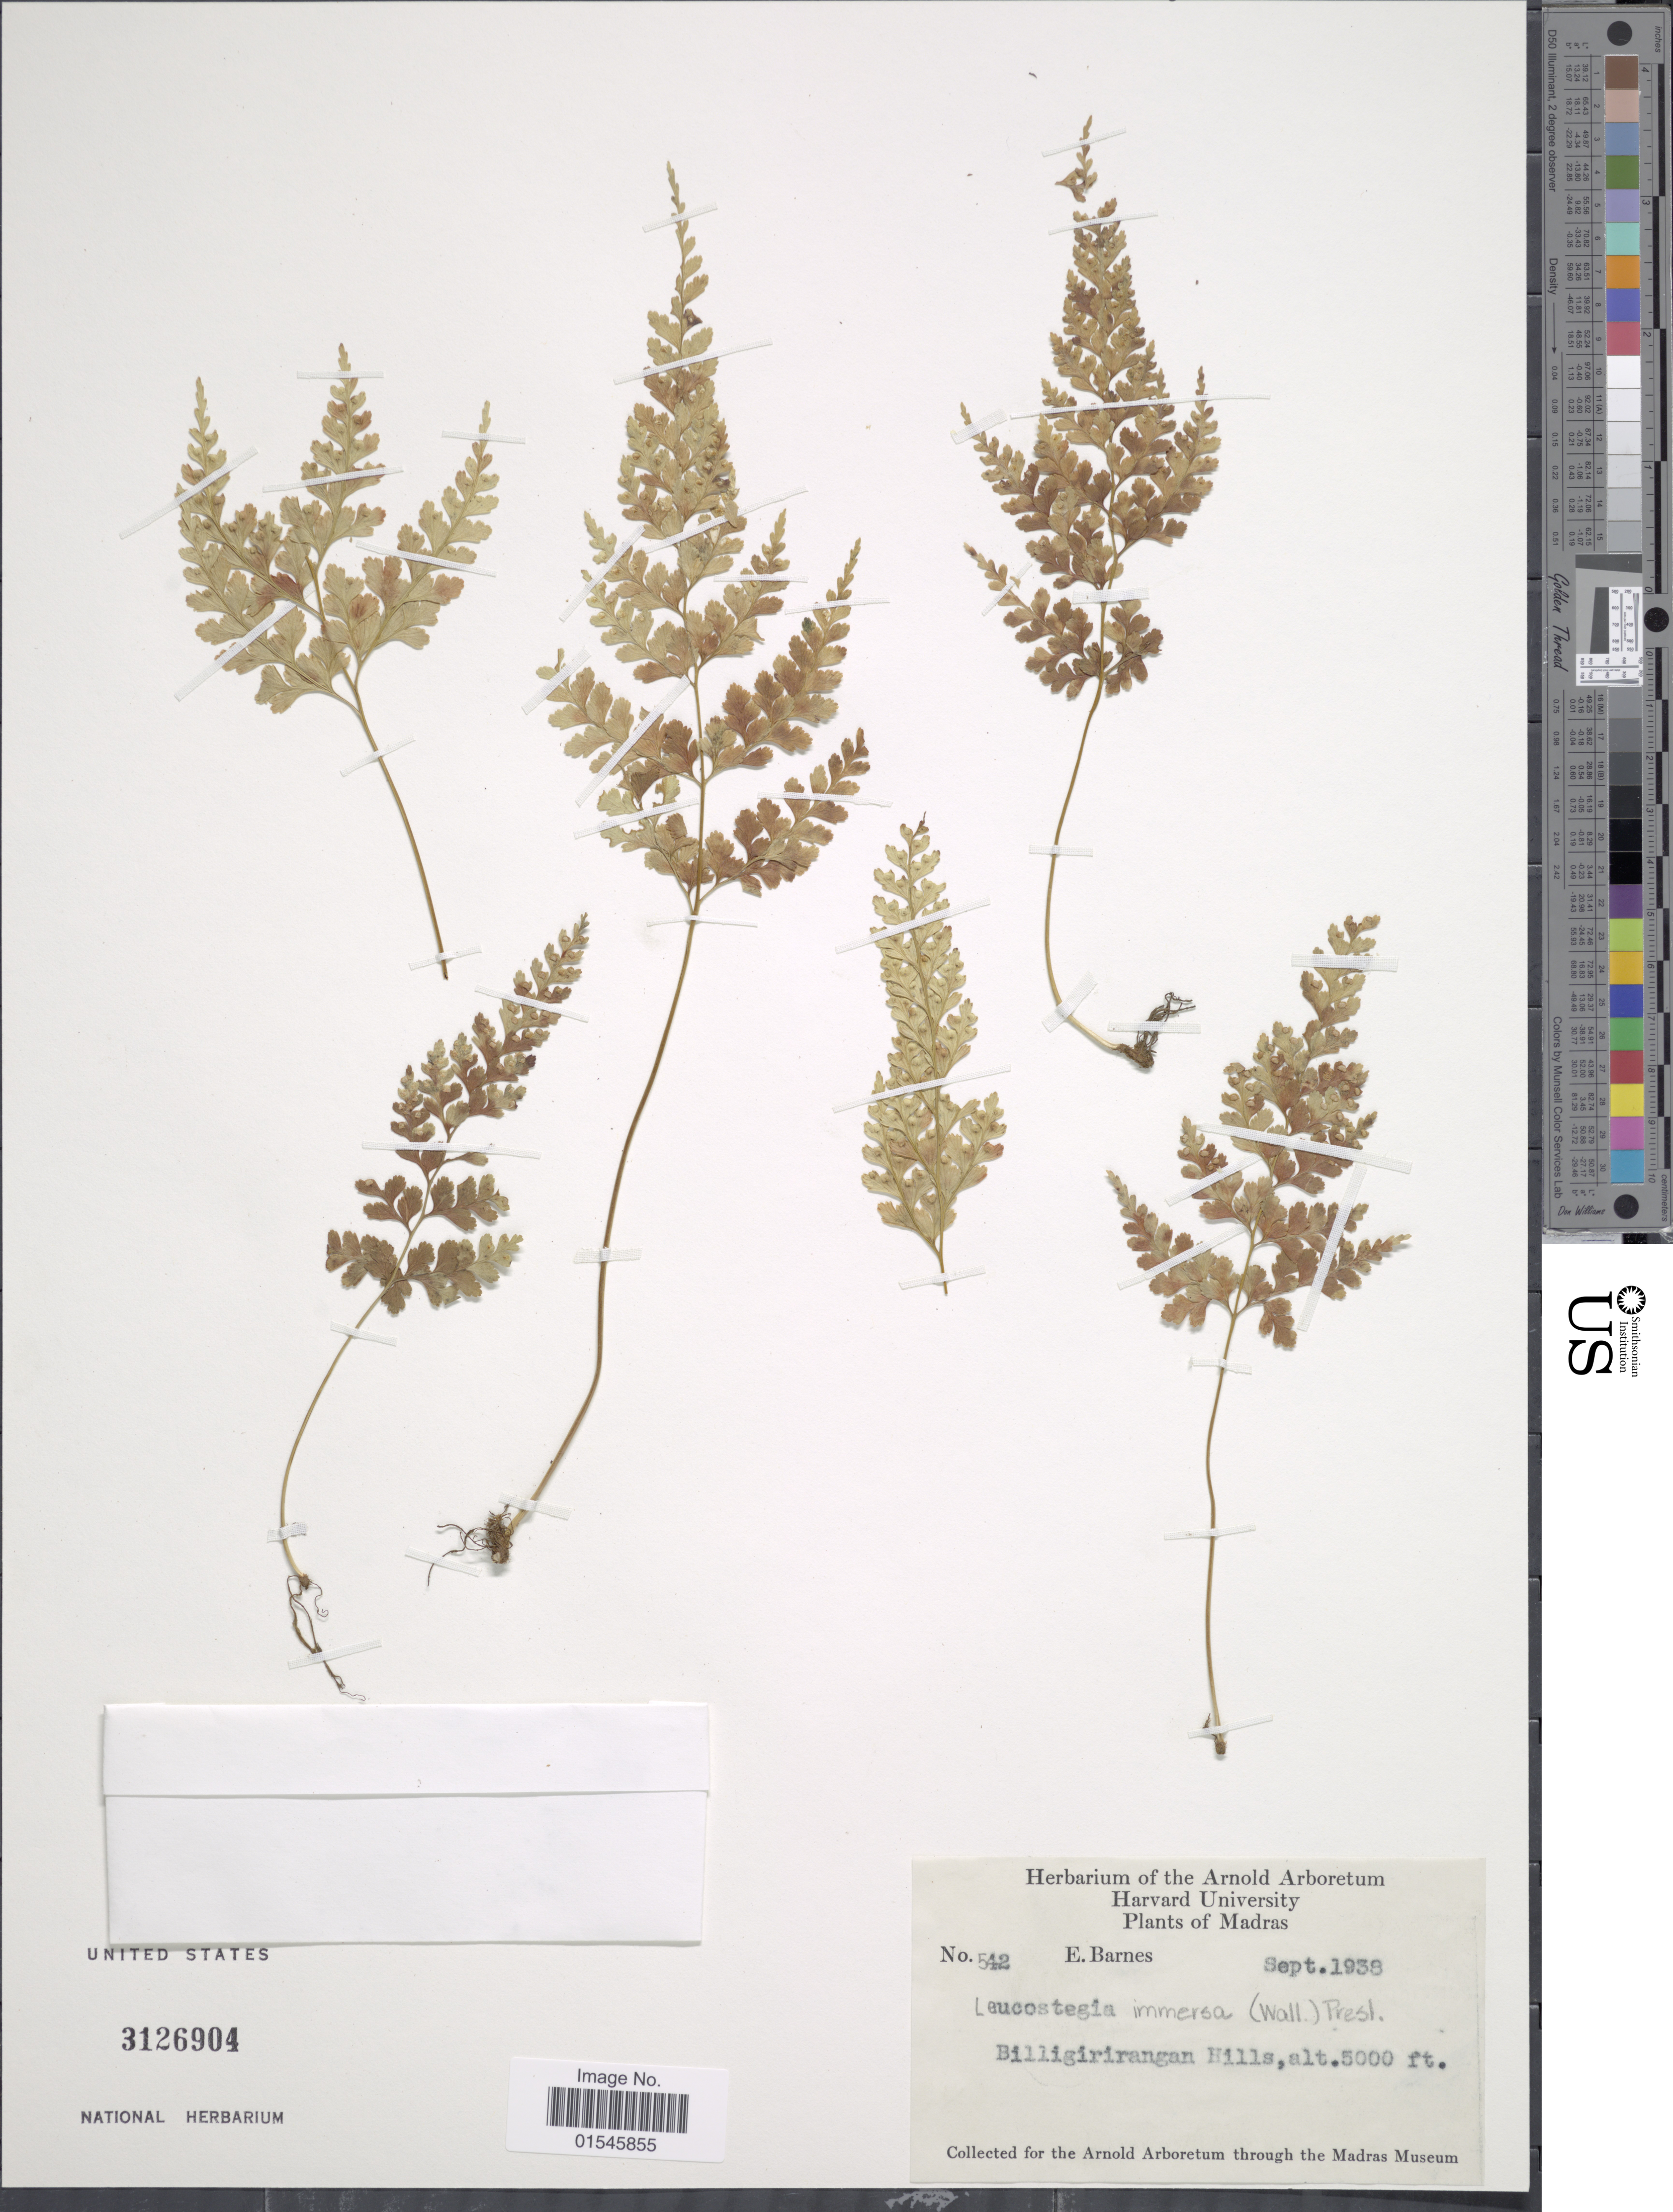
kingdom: Plantae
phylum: Tracheophyta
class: Polypodiopsida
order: Polypodiales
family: Hypodematiaceae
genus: Leucostegia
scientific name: Leucostegia truncata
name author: (D. Don) Fraser-Jenk.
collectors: E. Barnes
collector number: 542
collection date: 1938-09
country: India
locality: Madras, Billigirirangan Hills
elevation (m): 1524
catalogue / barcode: US 3126904